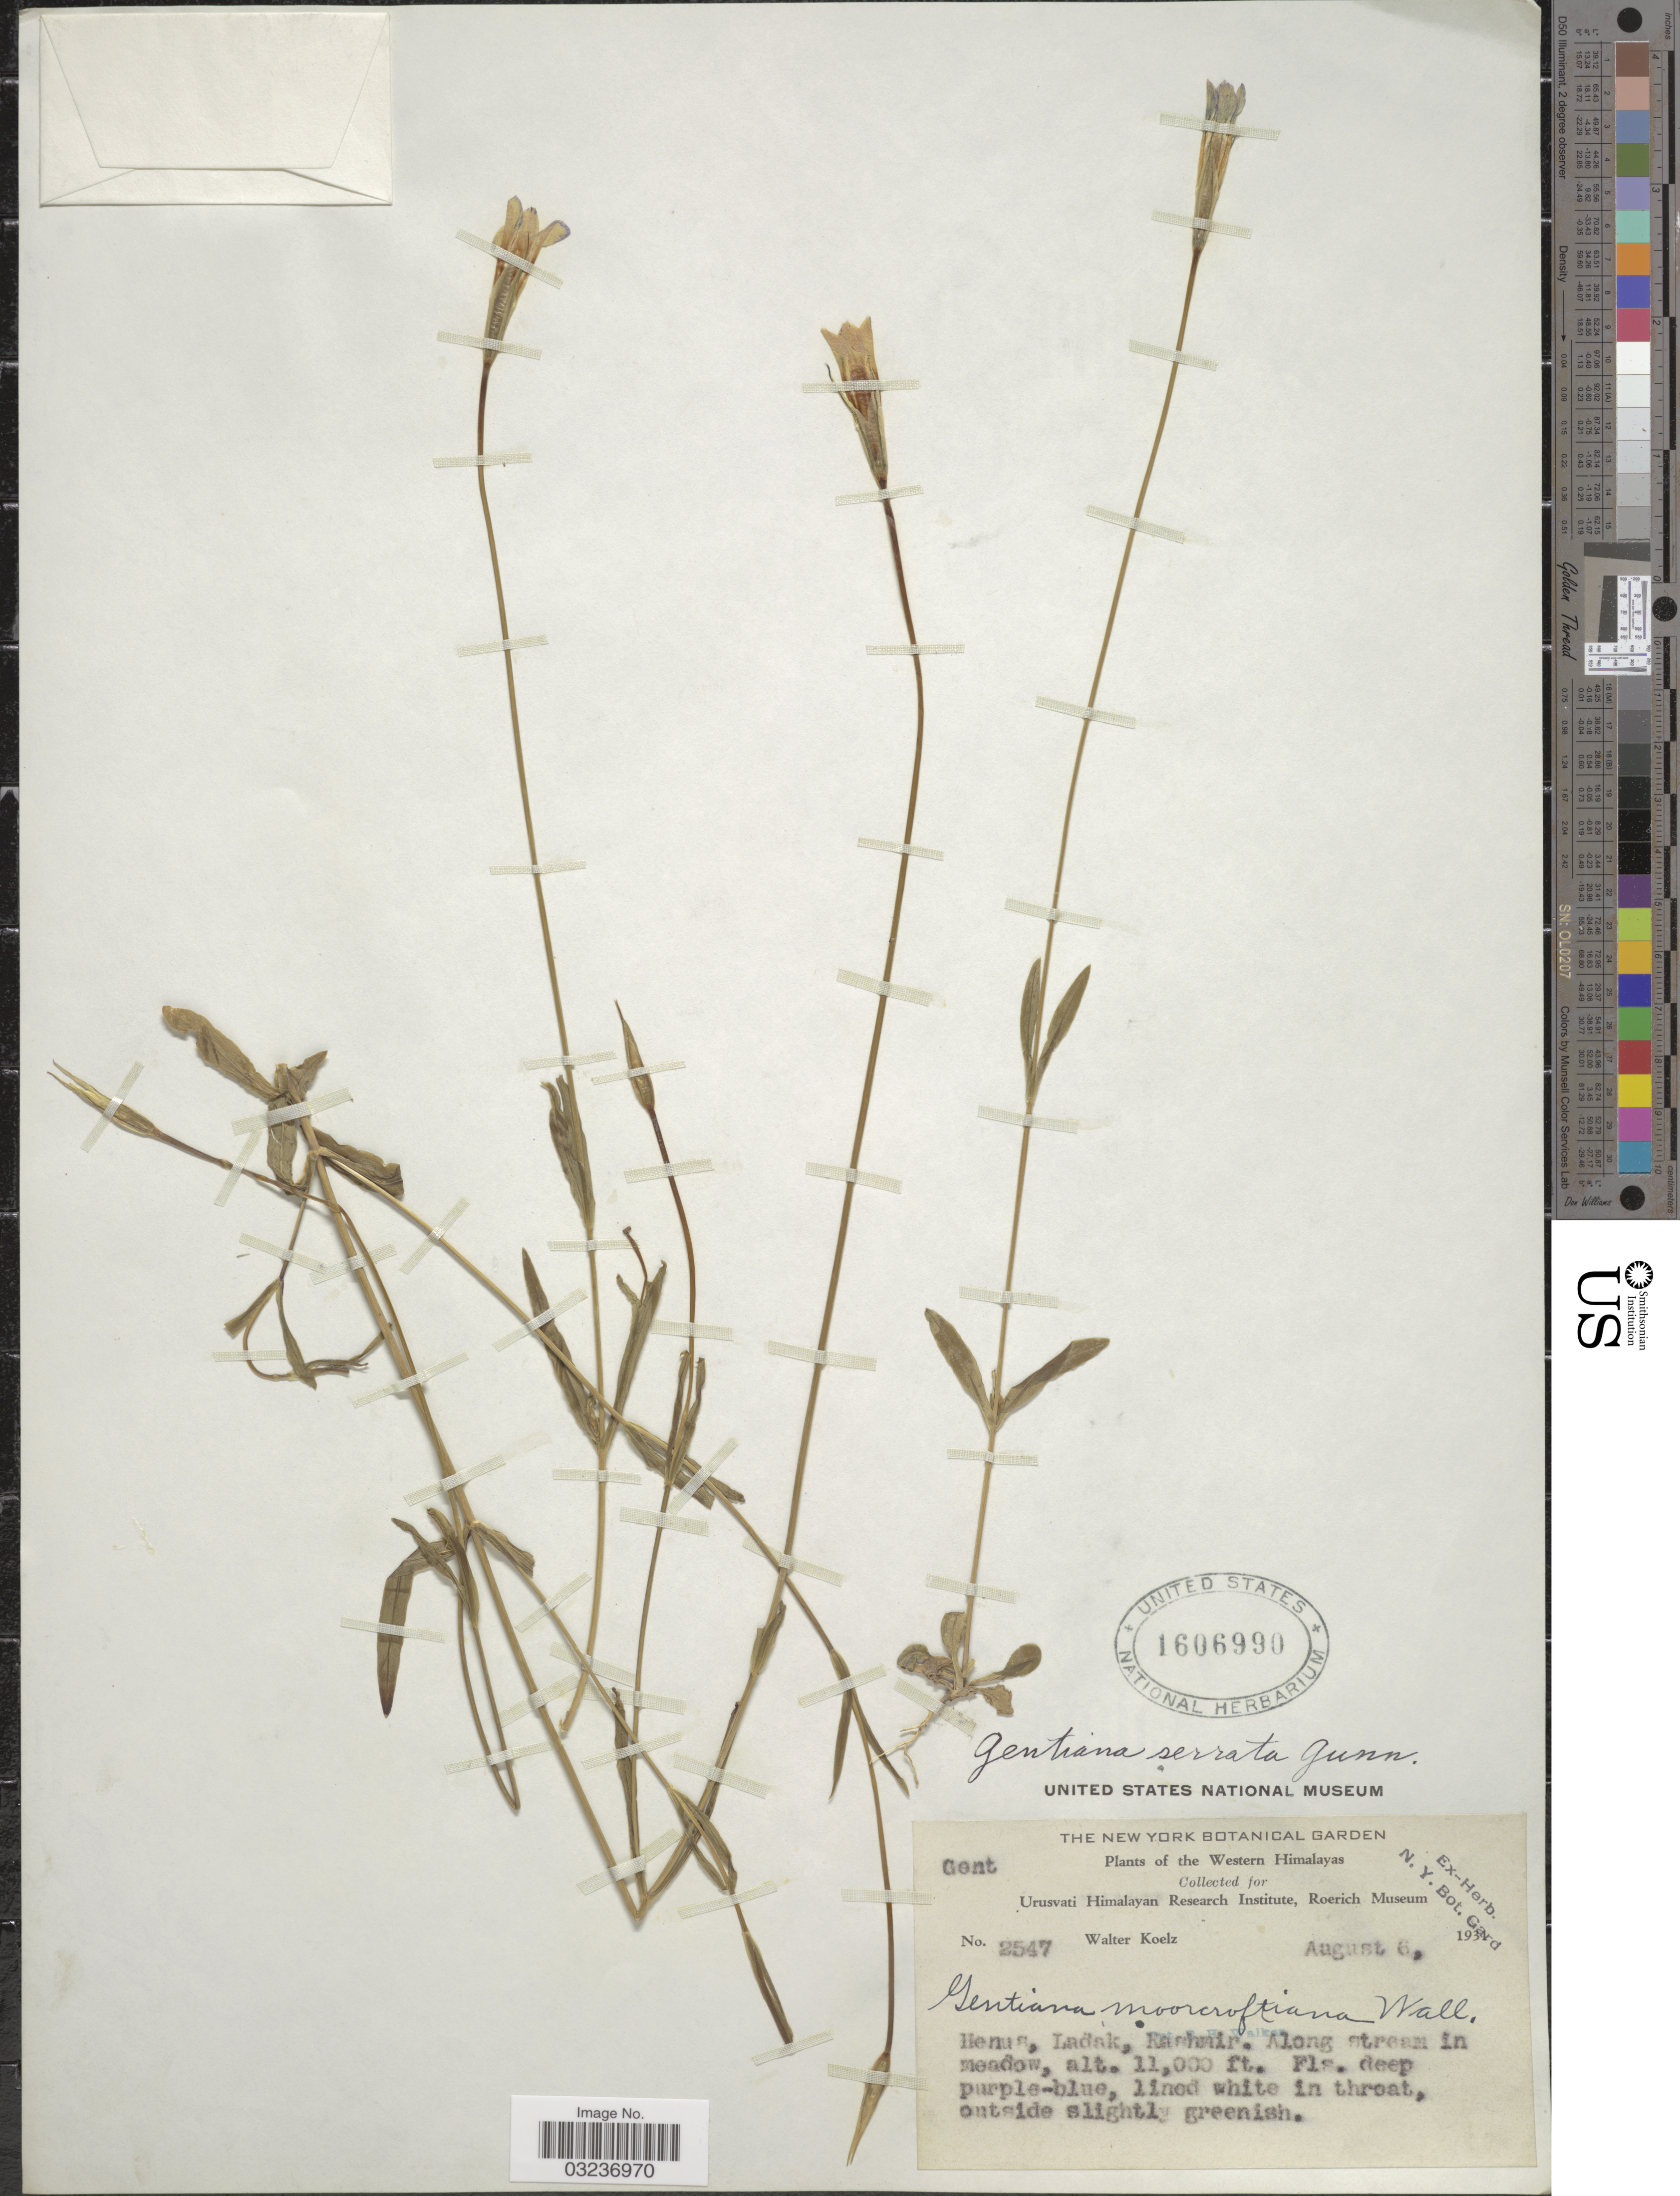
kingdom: Plantae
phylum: Tracheophyta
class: Magnoliopsida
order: Gentianales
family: Gentianaceae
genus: Gentiana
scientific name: Gentiana serrata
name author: Gunnerus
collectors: W. N. Koelz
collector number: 2547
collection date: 1931-08-06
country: India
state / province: Ladakh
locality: The Western Himalayas, Henus, Ladak, Kashmir, Along stream, in meadow.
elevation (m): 3353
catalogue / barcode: US 1606990